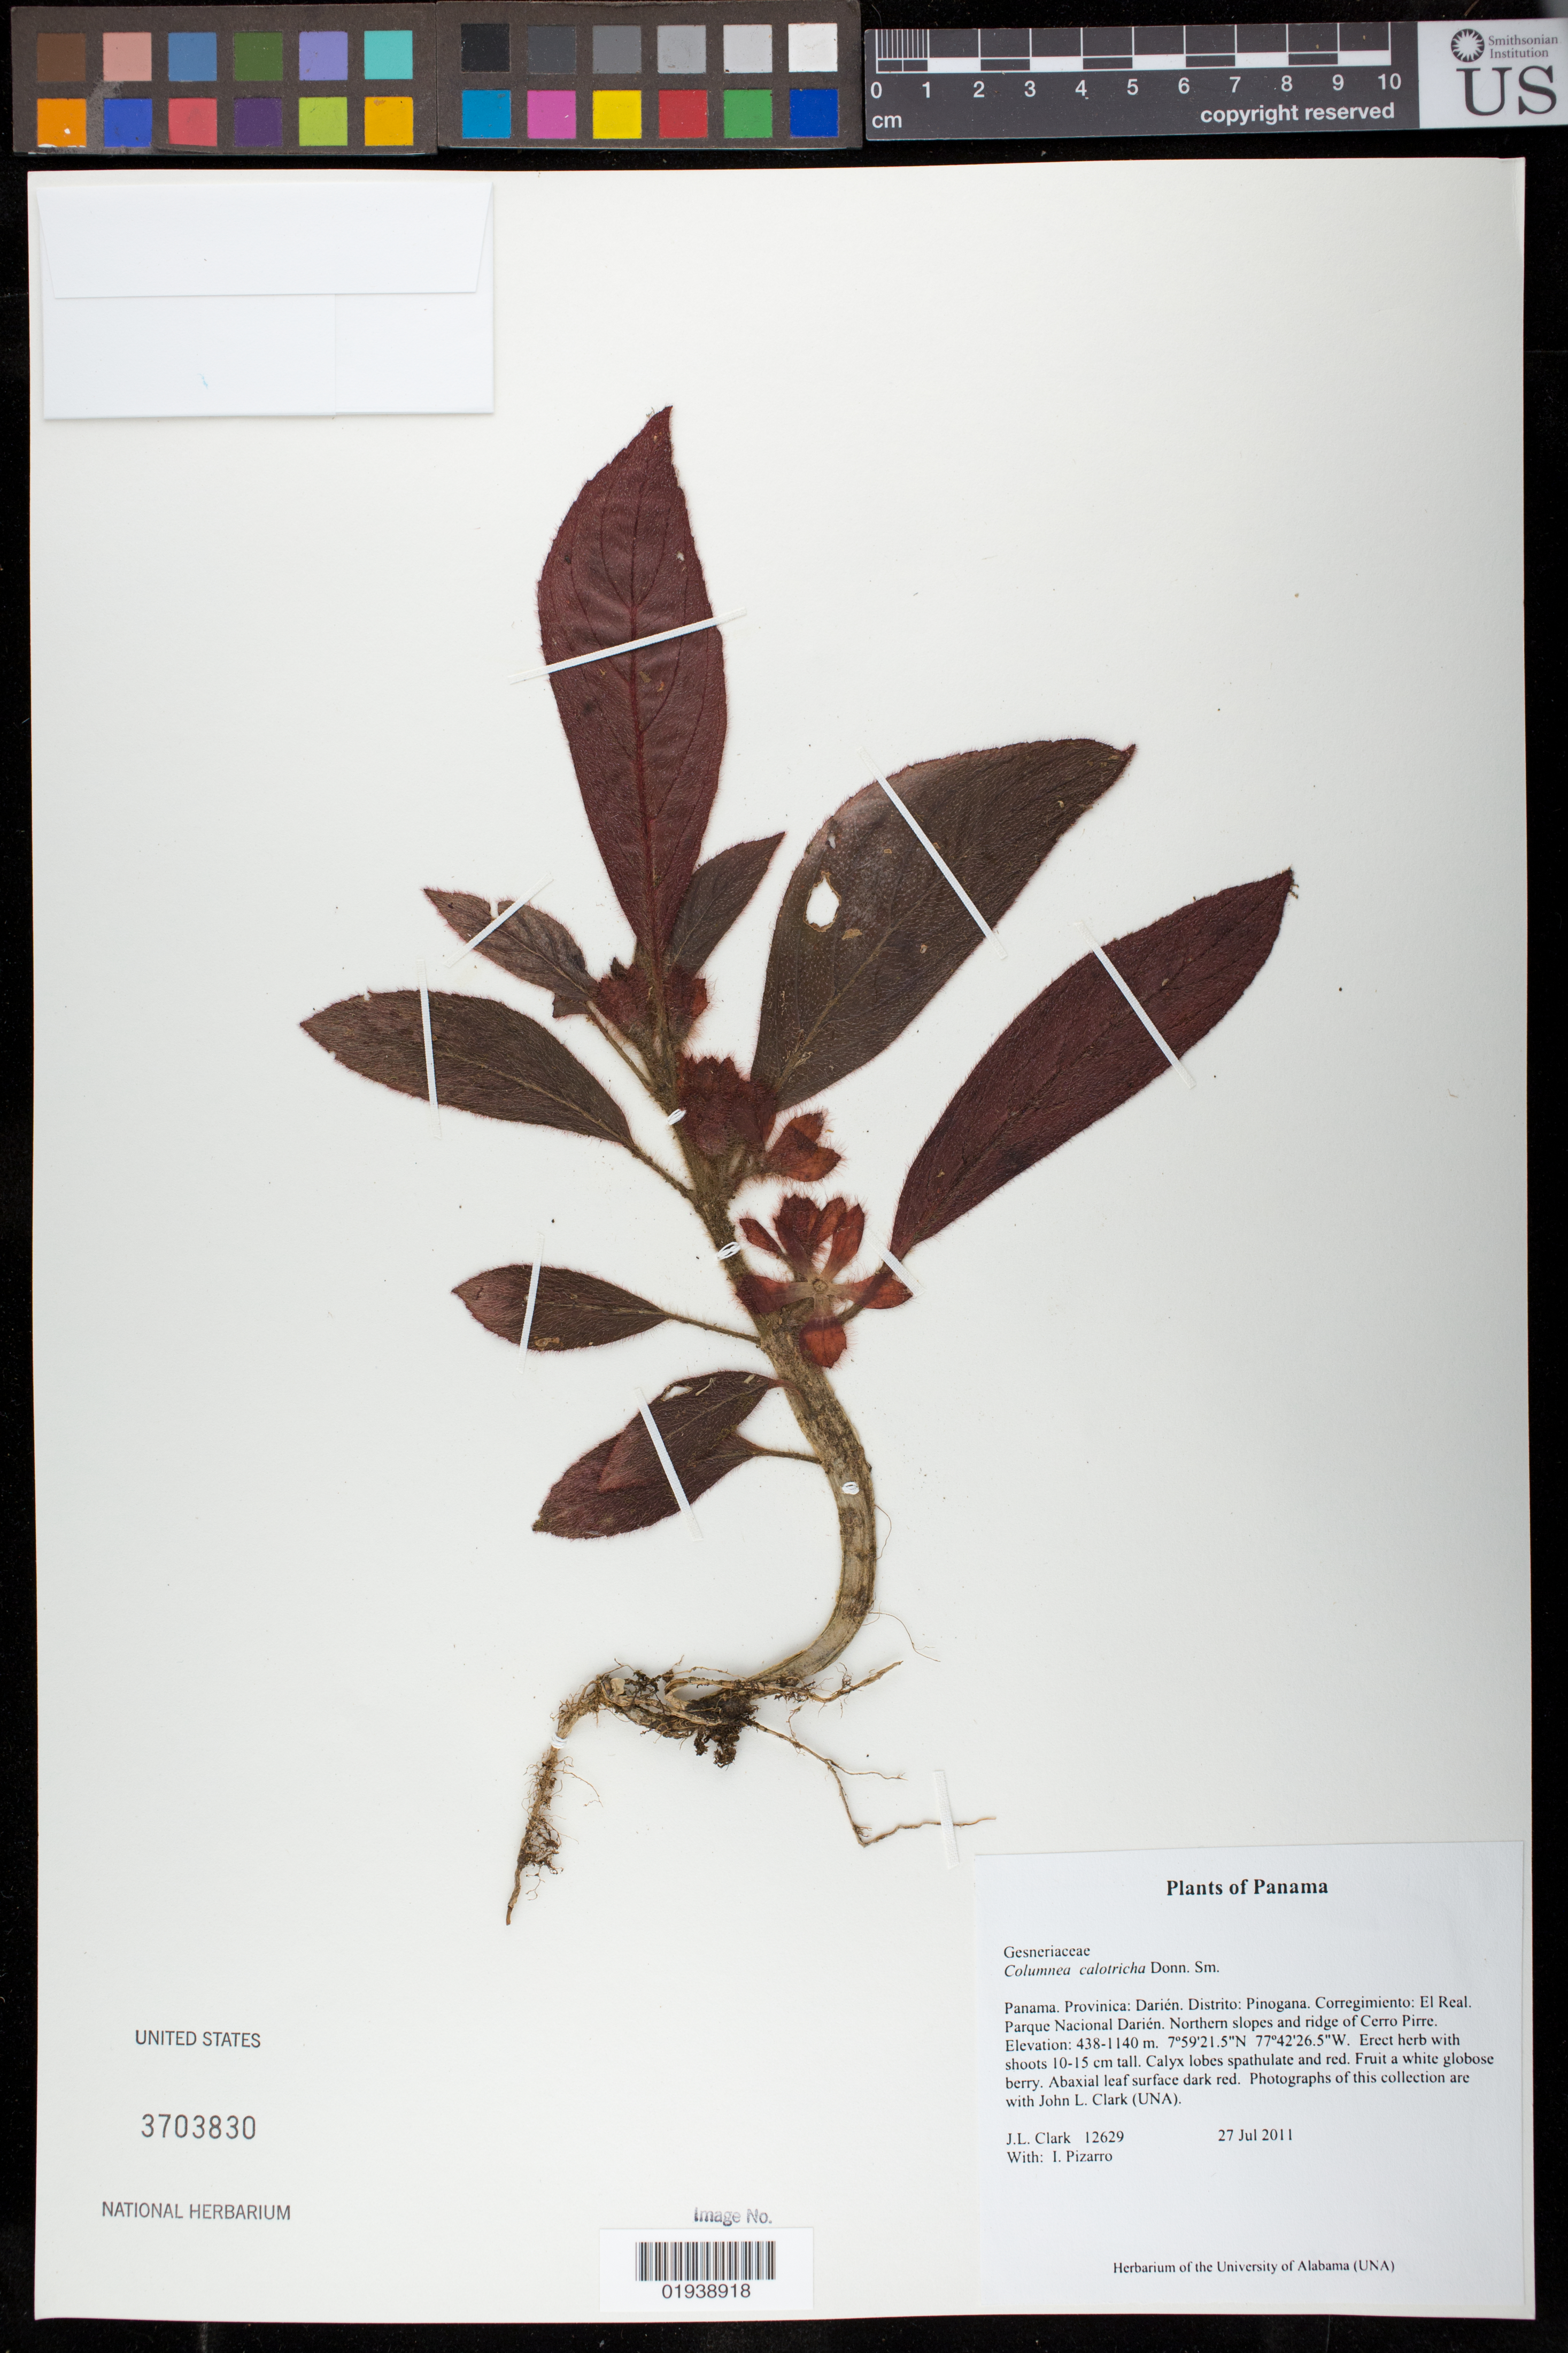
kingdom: Plantae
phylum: Tracheophyta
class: Magnoliopsida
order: Lamiales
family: Gesneriaceae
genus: Columnea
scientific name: Columnea calotricha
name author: Donn. Sm.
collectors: J. L. Clark & I. Pizarro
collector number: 12629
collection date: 2011-07-27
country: Panama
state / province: Darién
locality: Distrito: Pinogana. Corregimiento: El Real. Parque Nacional Darien, Rancho Frio. Northern slopes and ridge of Cerro Pirre.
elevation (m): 438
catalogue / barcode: US 3703830